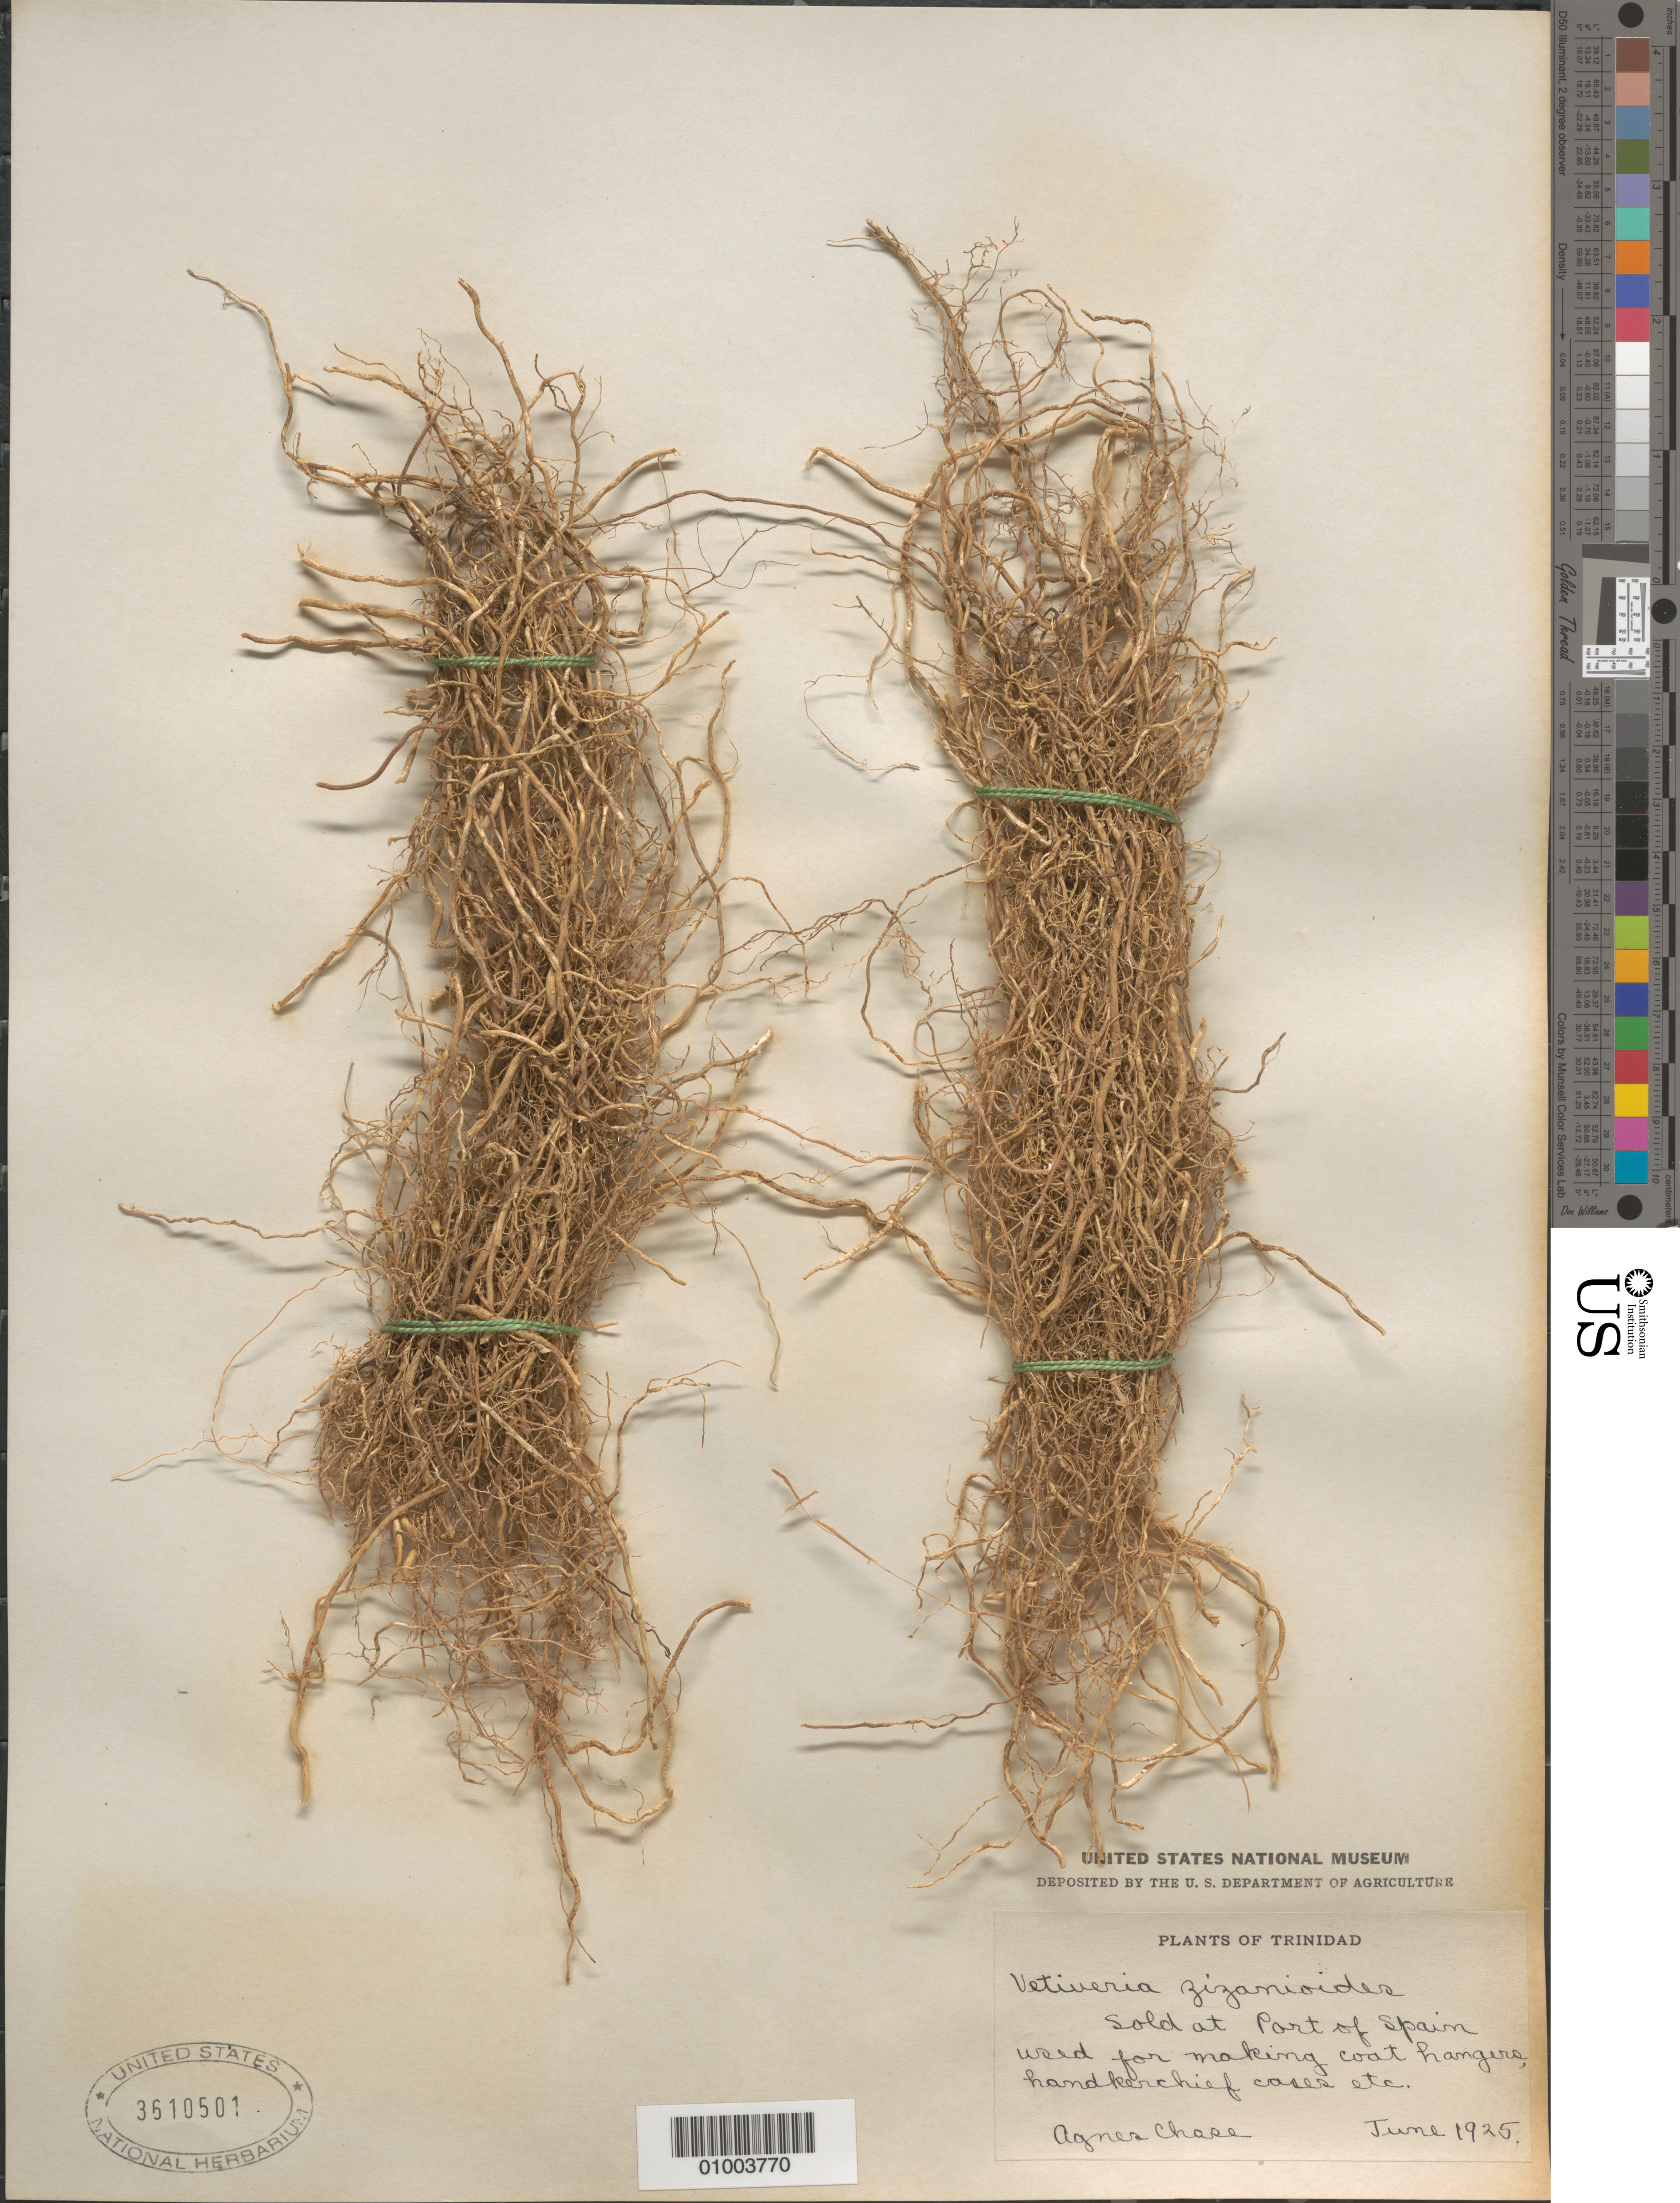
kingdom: Plantae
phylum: Tracheophyta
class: Liliopsida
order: Poales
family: Poaceae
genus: Vetiveria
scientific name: Vetiveria zizanioides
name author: (L.) Nash ex Small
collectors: A. Chase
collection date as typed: Jun 1925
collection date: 1925-06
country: Trinidad and Tobago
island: Trinidad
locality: Sold at Port of Spain.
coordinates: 0 N, 0 E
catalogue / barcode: US 3610501